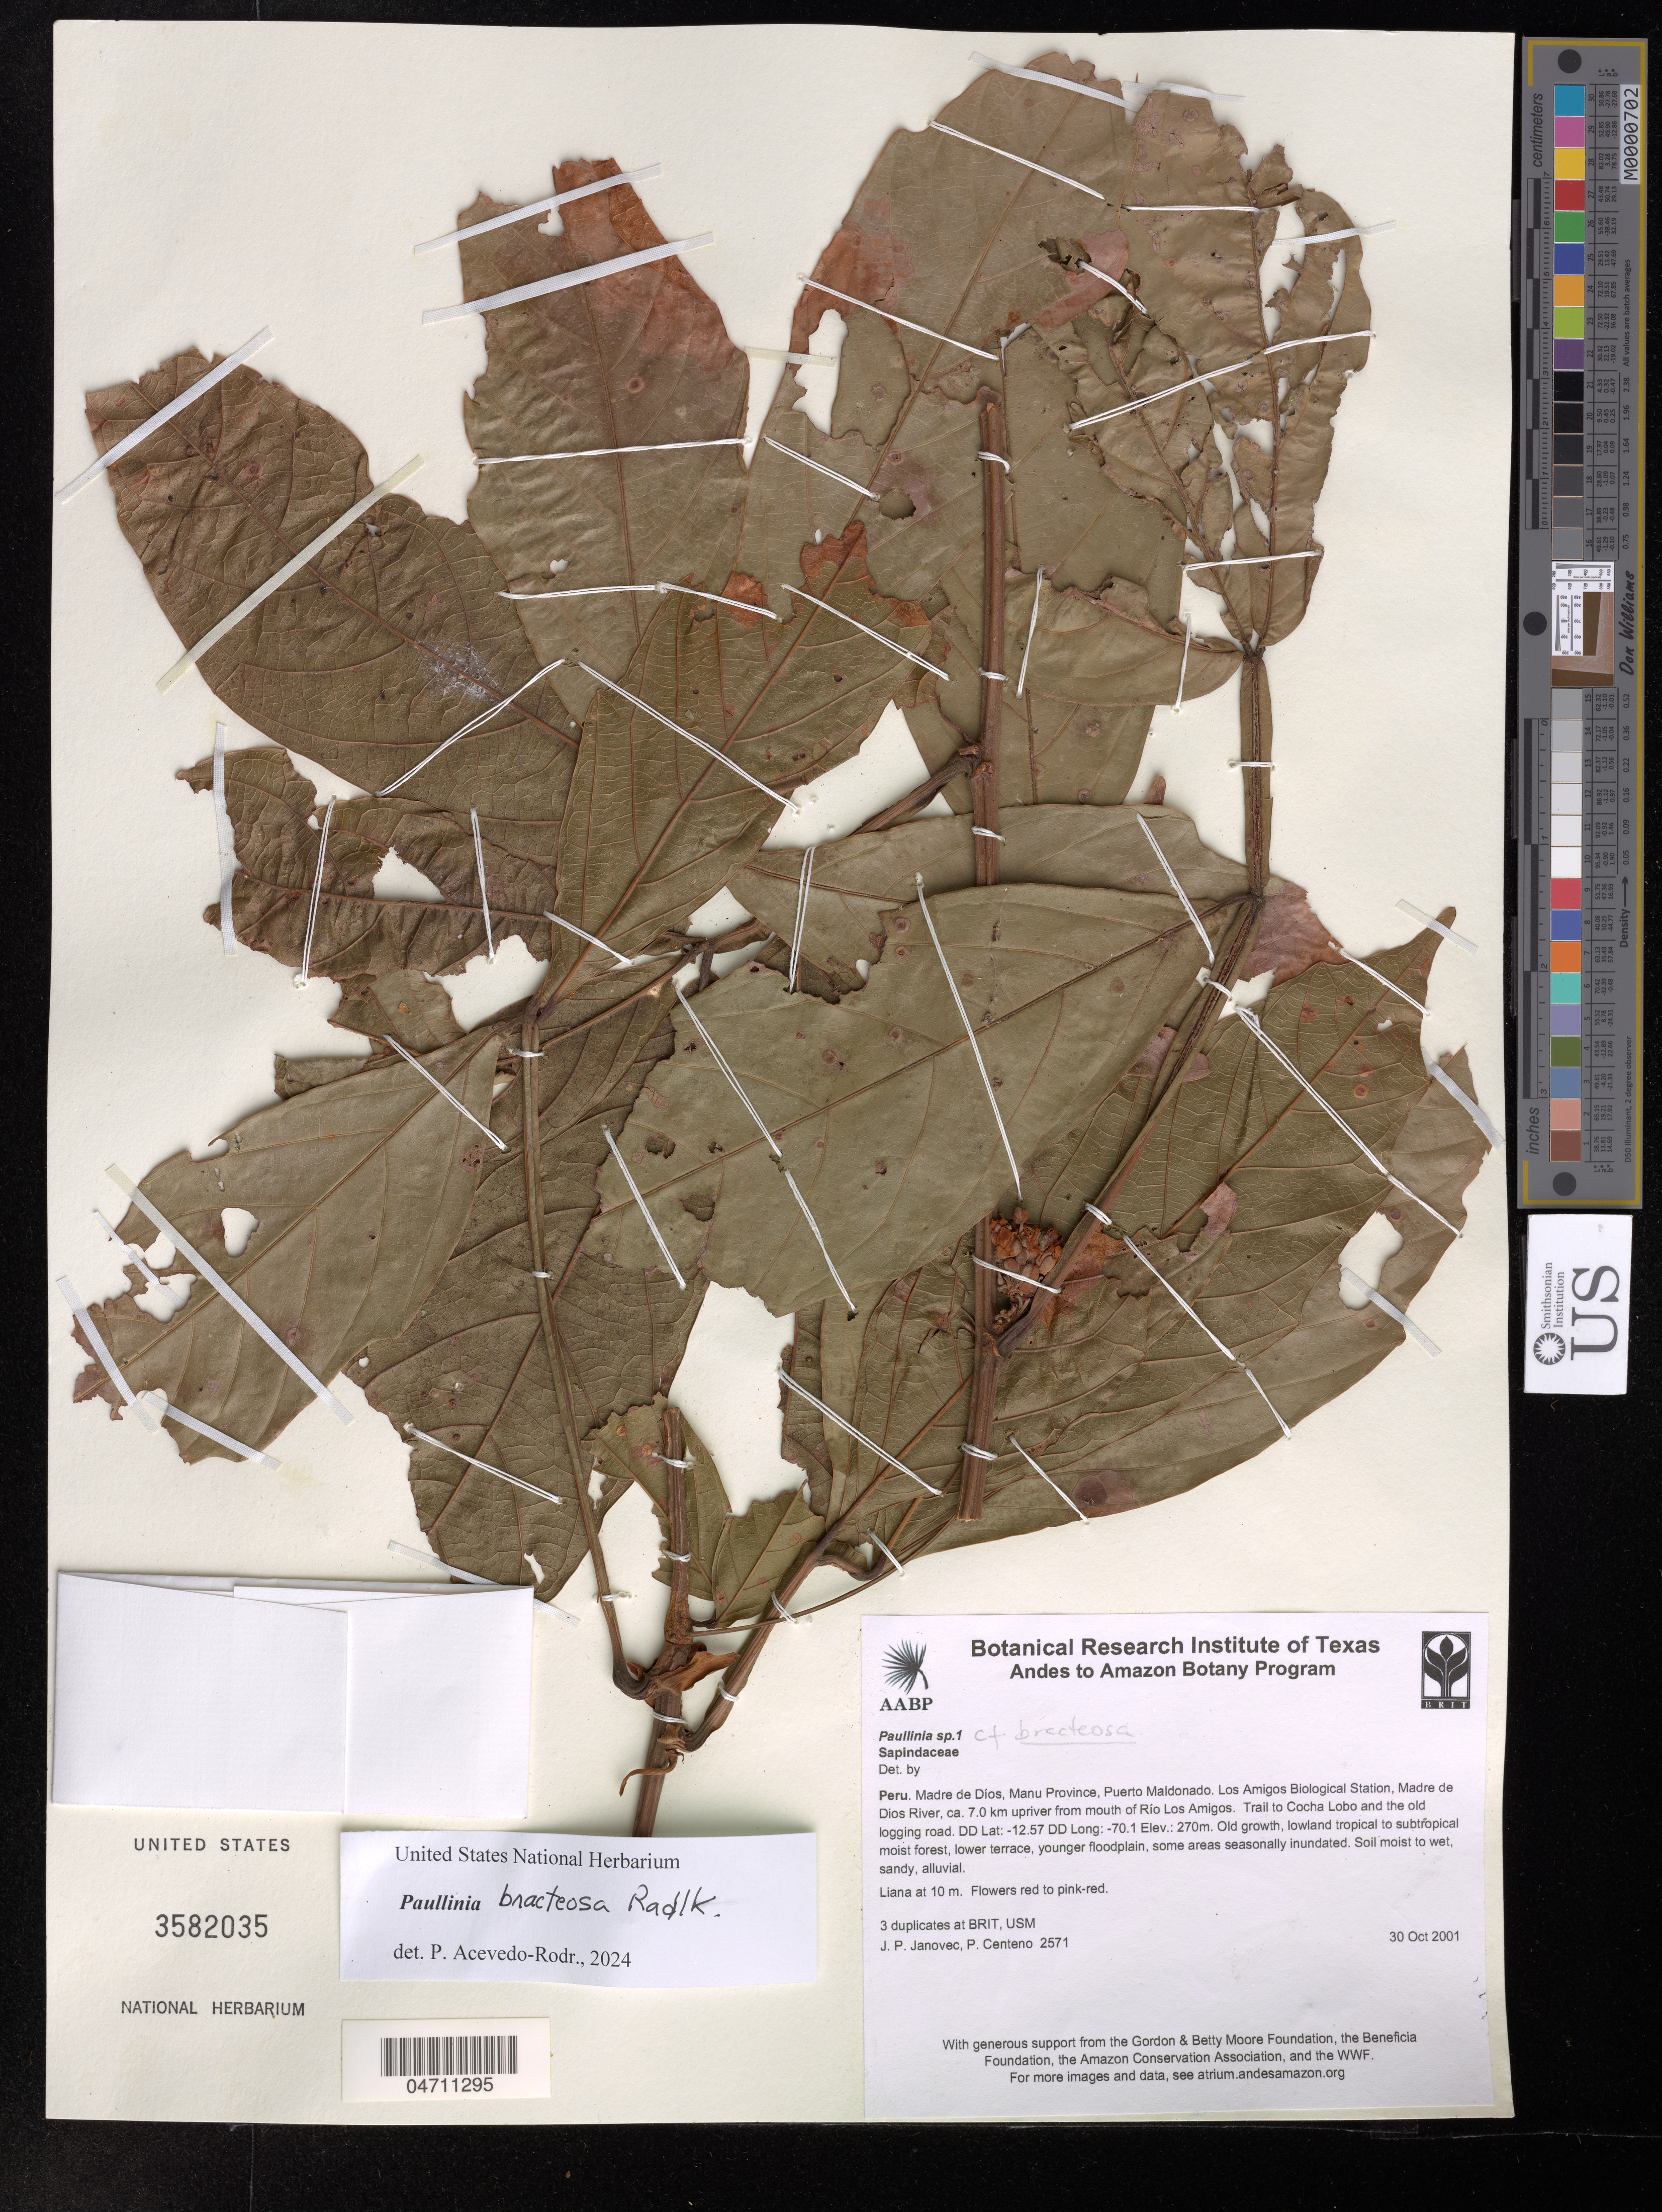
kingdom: Plantae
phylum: Tracheophyta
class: Magnoliopsida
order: Sapindales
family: Sapindaceae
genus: Paullinia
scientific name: Paullinia bracteosa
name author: Radlk.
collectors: J. Janovec & P. Centeno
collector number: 2571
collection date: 2001-10-30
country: Peru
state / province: Madre de Dios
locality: Manu Province, Puerto Maldonado. Los Amigos Biological Station, Madre de Dios River, ca. 7.0 km upriver from mouth of Río Los Amigos.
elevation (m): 270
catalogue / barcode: US 3582035